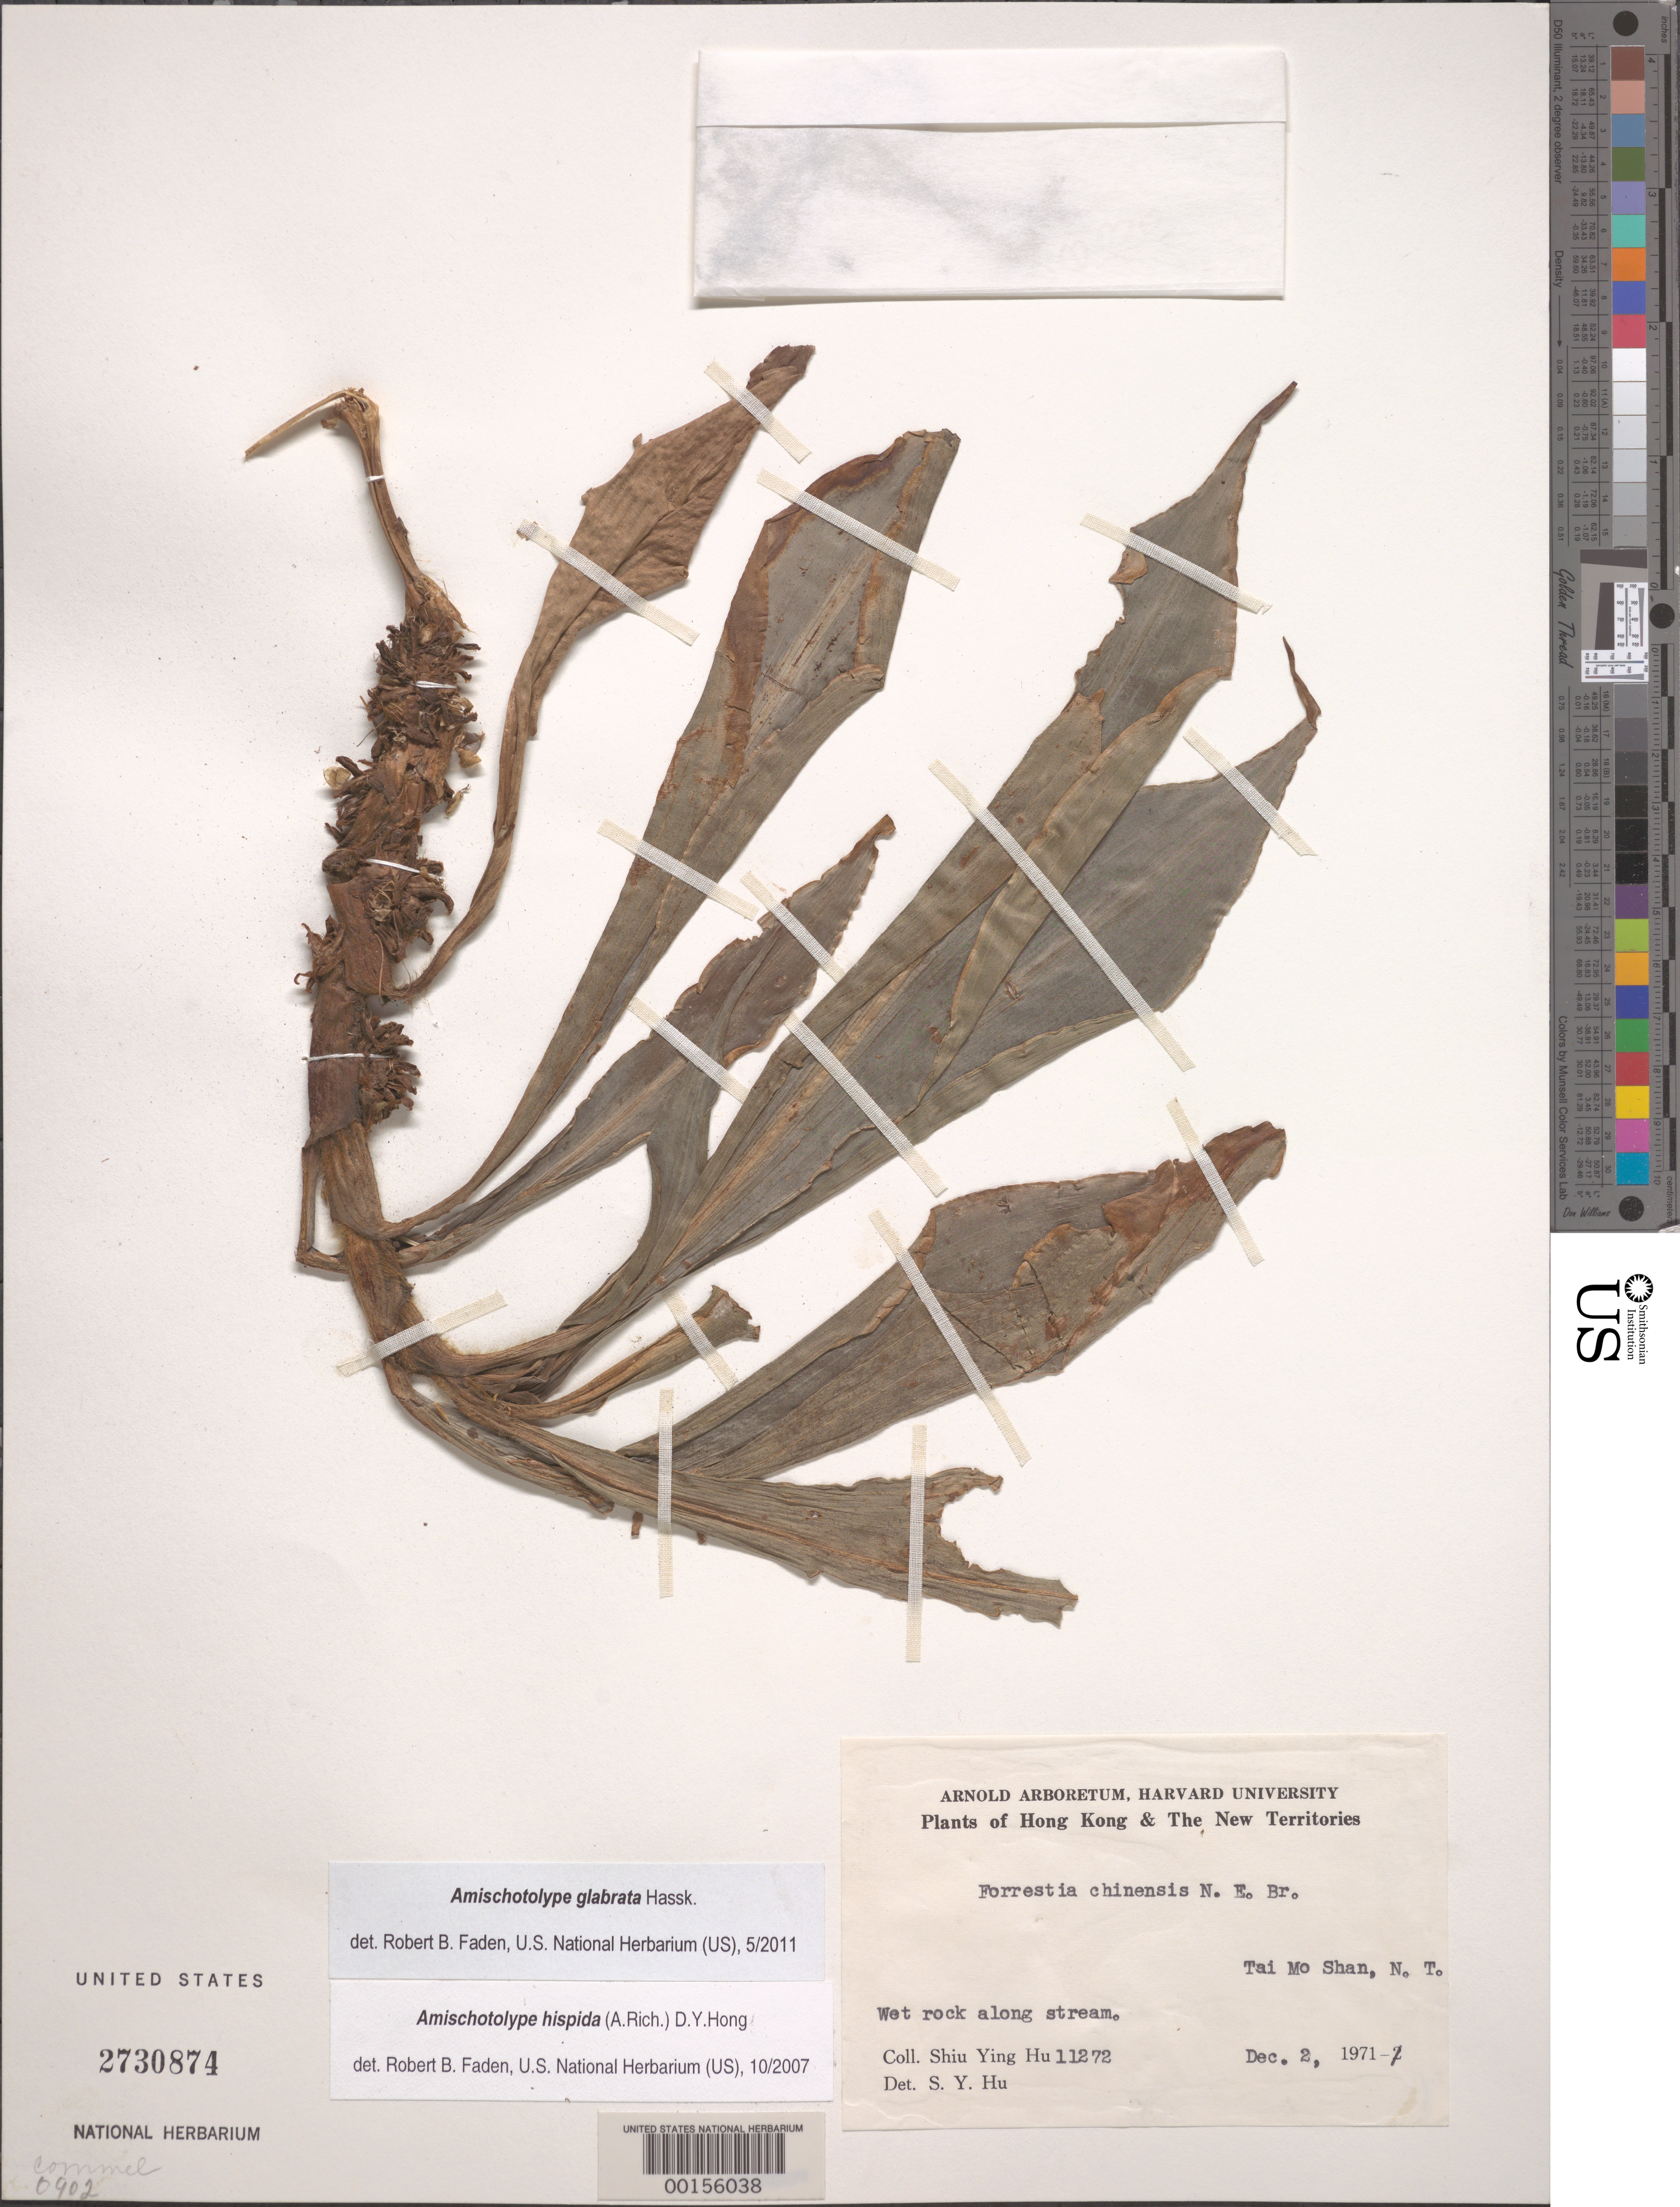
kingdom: Plantae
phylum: Tracheophyta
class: Liliopsida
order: Commelinales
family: Commelinaceae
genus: Amischotolype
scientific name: Amischotolype glabrata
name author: Hassk.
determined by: Faden, Robert B., (US), Smithsonian Institution - National Museum of Natural History (UNITED STATES)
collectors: S. Y. Hu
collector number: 11272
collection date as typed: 02 Dec 1971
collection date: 1971-12-02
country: China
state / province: Hong Kong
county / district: New Territories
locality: Tai Mo Shan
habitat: Wet rock along stream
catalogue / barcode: US 2730874